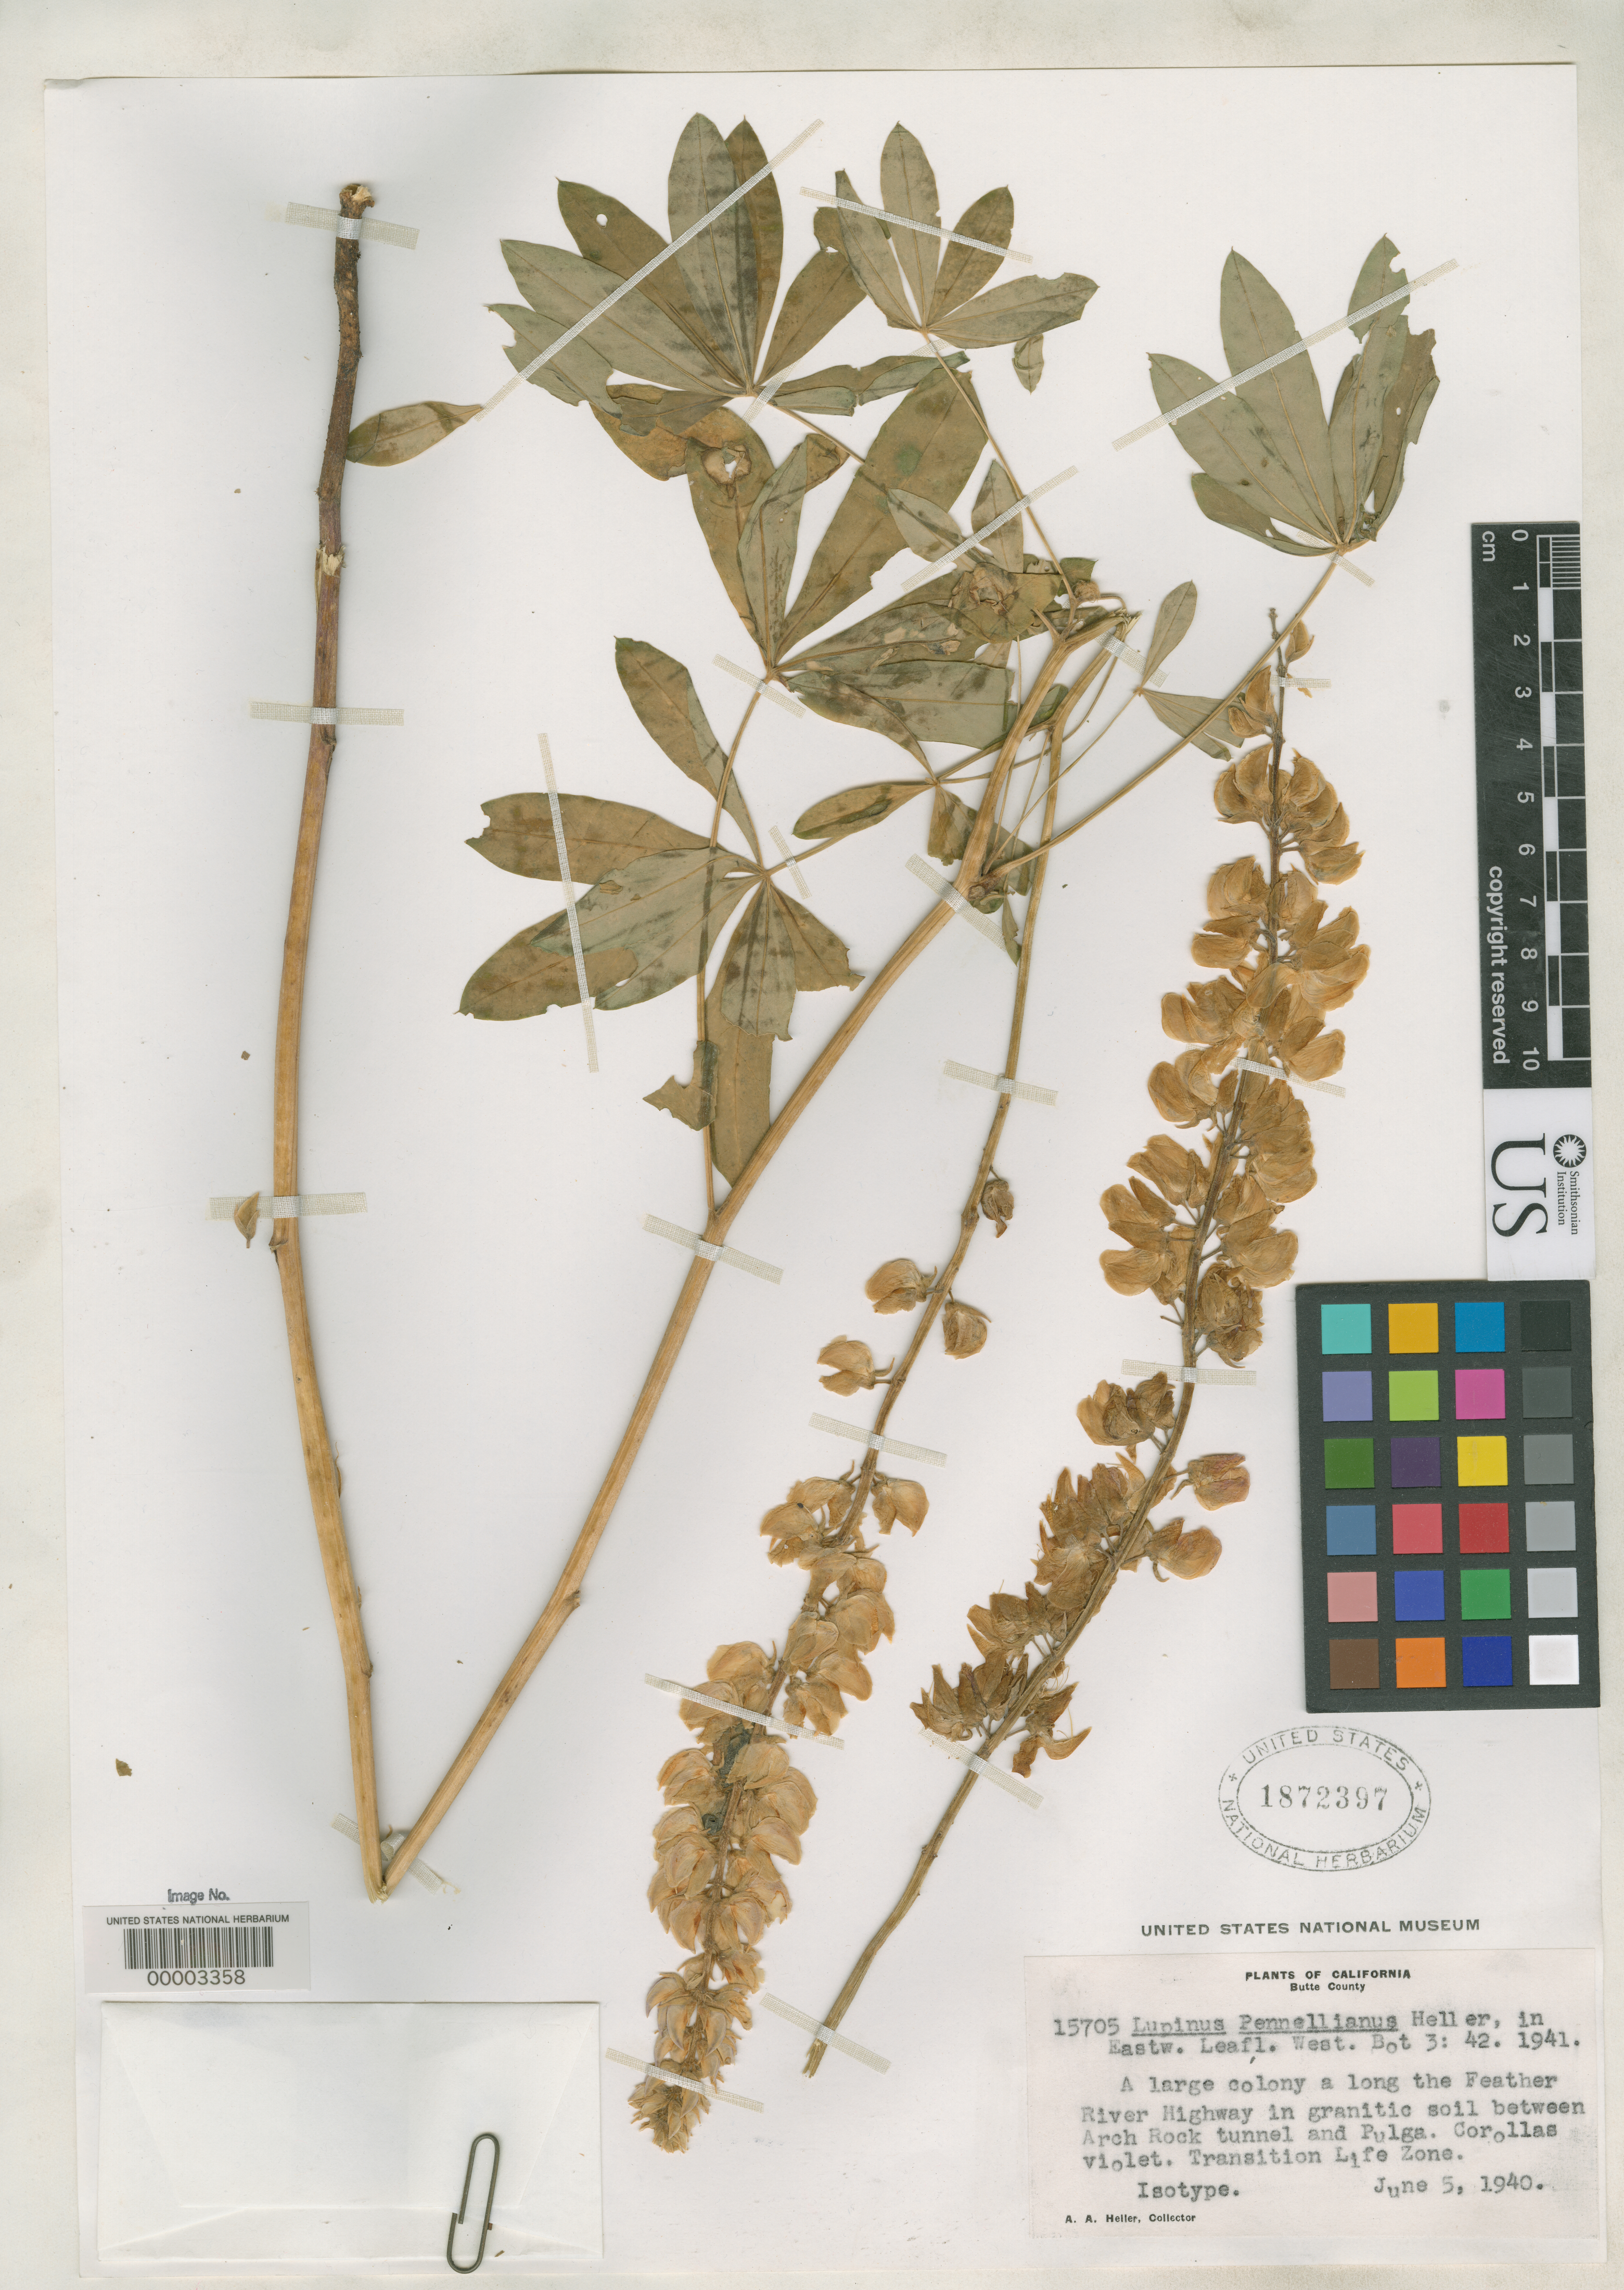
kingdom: Plantae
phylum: Tracheophyta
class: Magnoliopsida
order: Fabales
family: Fabaceae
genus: Lupinus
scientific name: Lupinus pennellianus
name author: A. Heller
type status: Isotype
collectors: A. A. Heller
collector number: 15705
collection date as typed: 05 Jun 1940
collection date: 1940-06-05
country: United States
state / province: California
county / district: Butte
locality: Feather River Highway, between Arch Rock Tunnel and Pulga.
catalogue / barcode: US 1872397